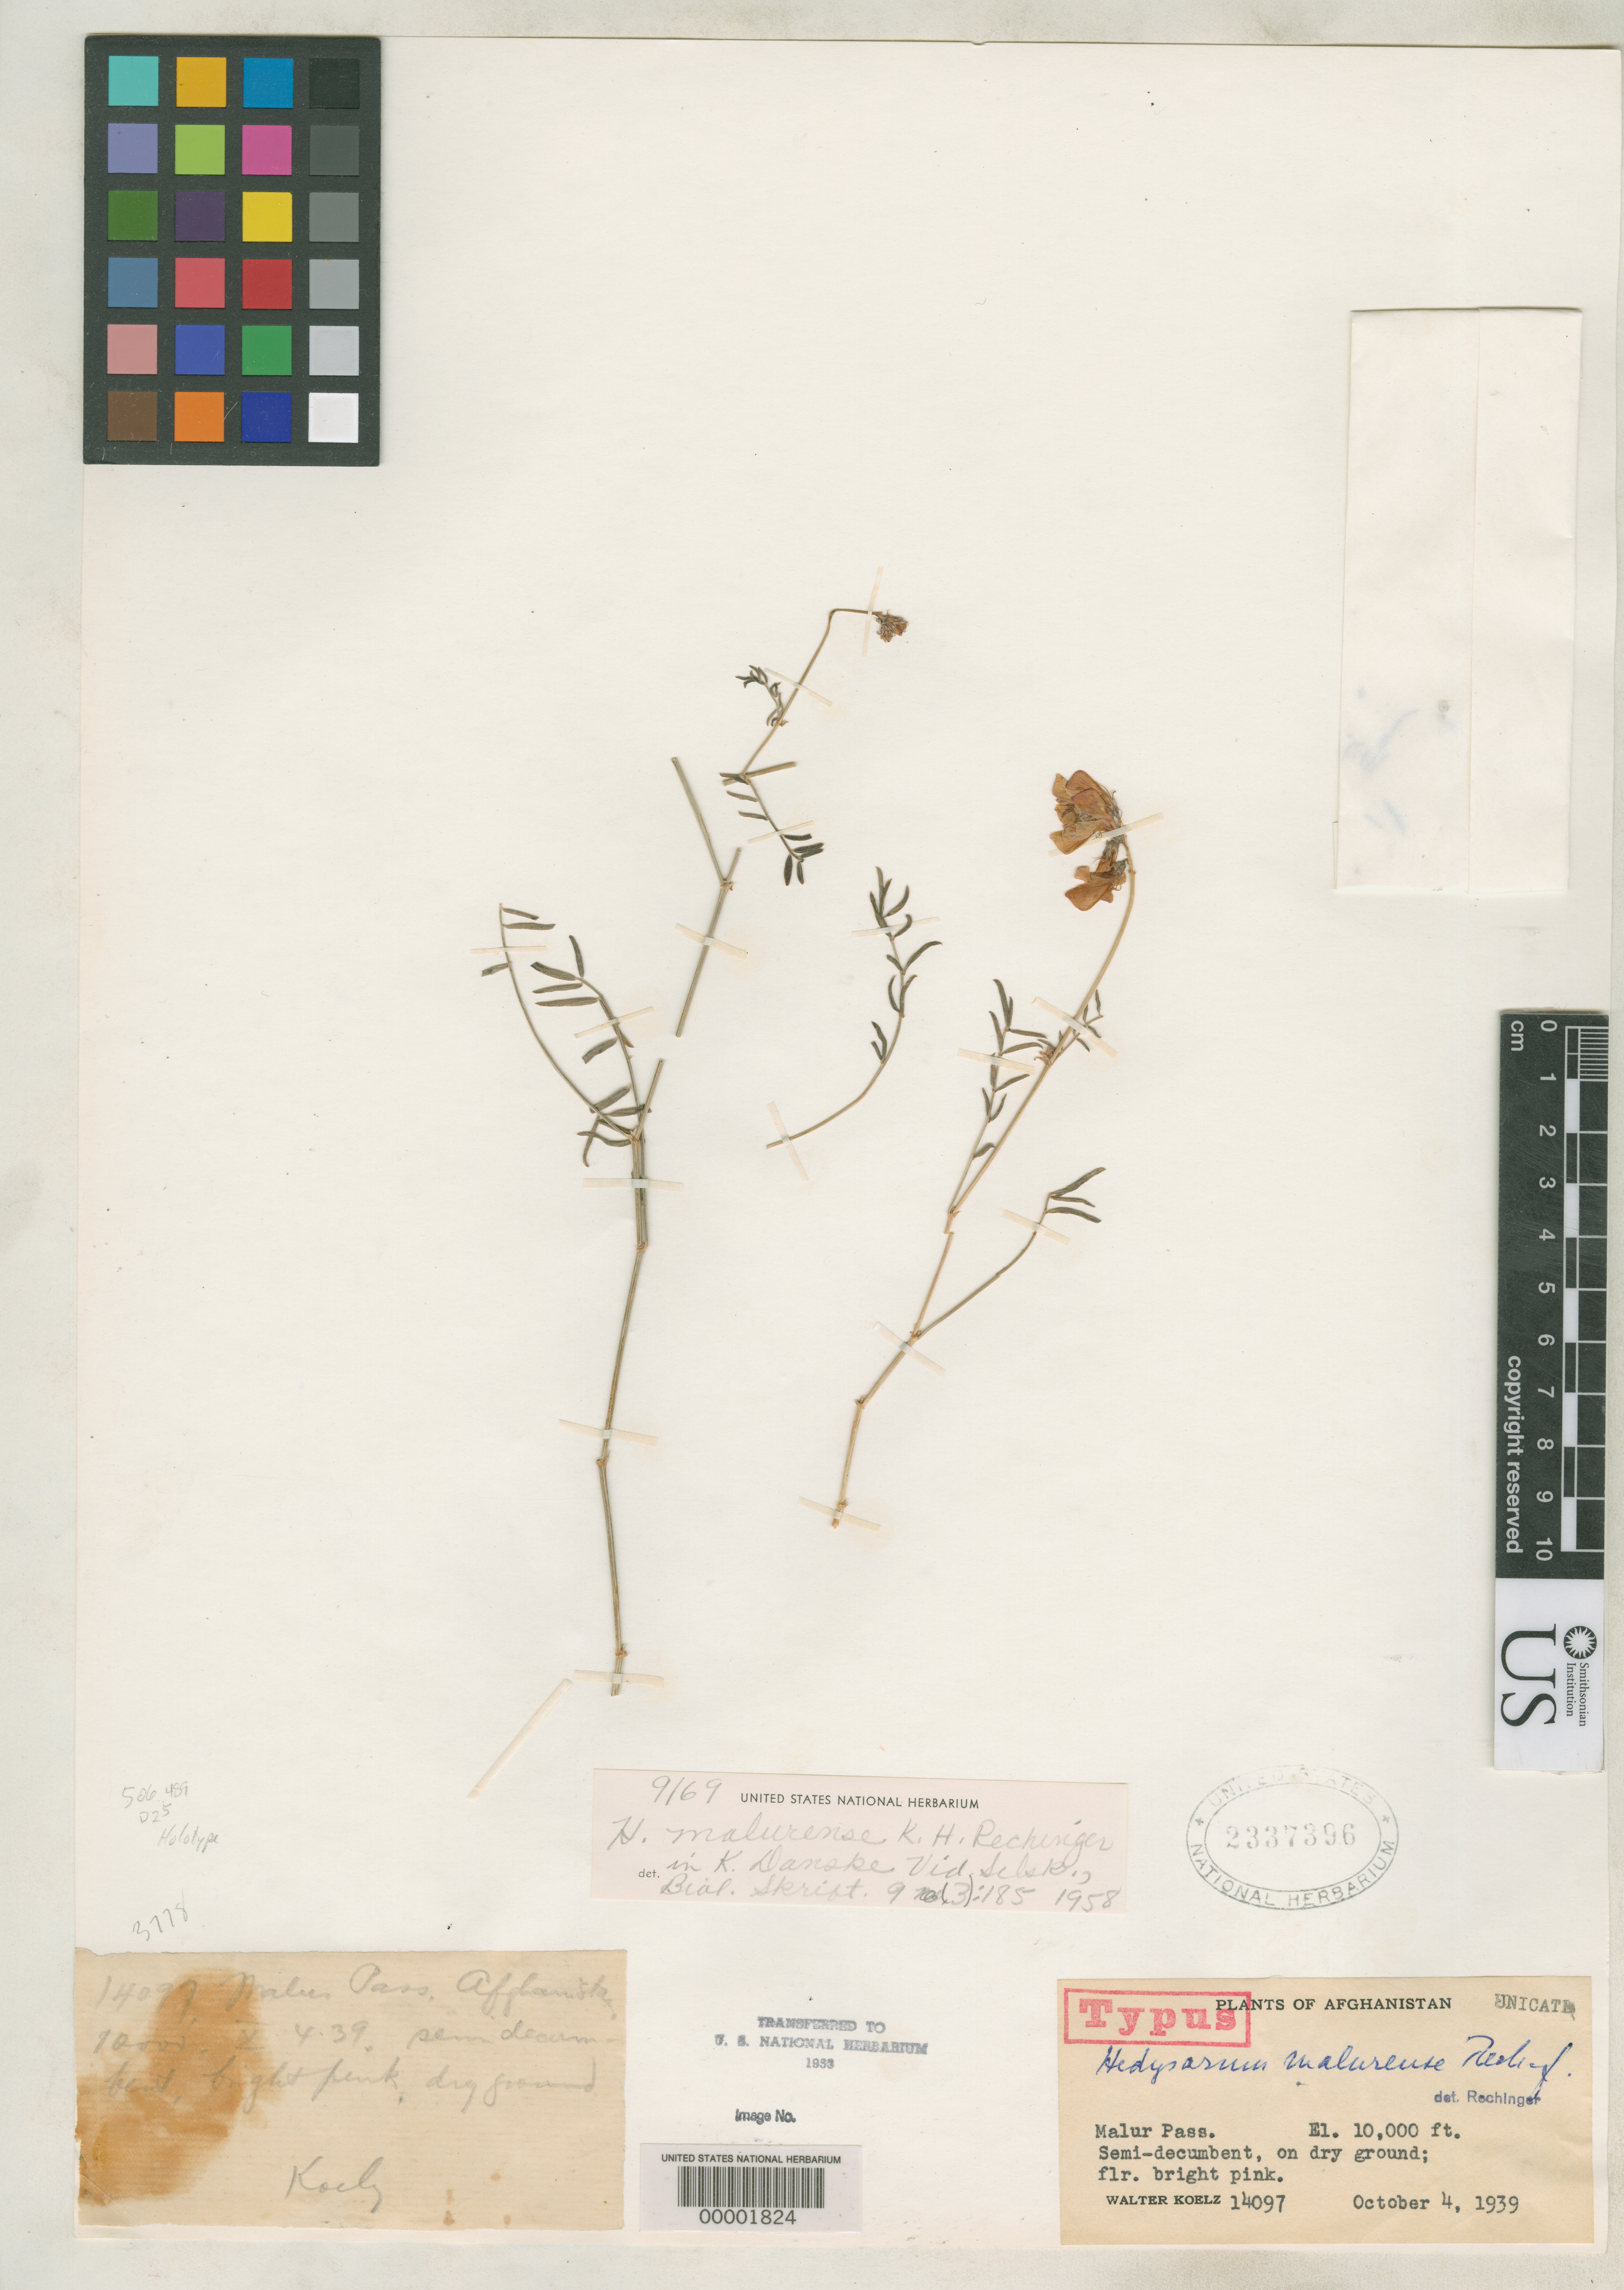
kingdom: Plantae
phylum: Tracheophyta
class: Magnoliopsida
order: Fabales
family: Fabaceae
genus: Hedysarum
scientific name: Hedysarum malurense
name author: Rech. f.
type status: Holotype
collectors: W. N. Koelz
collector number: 14097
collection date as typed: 04 Oct 1939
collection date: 1939-10-04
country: Afghanistan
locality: Malur Pass.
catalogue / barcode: US 2337396